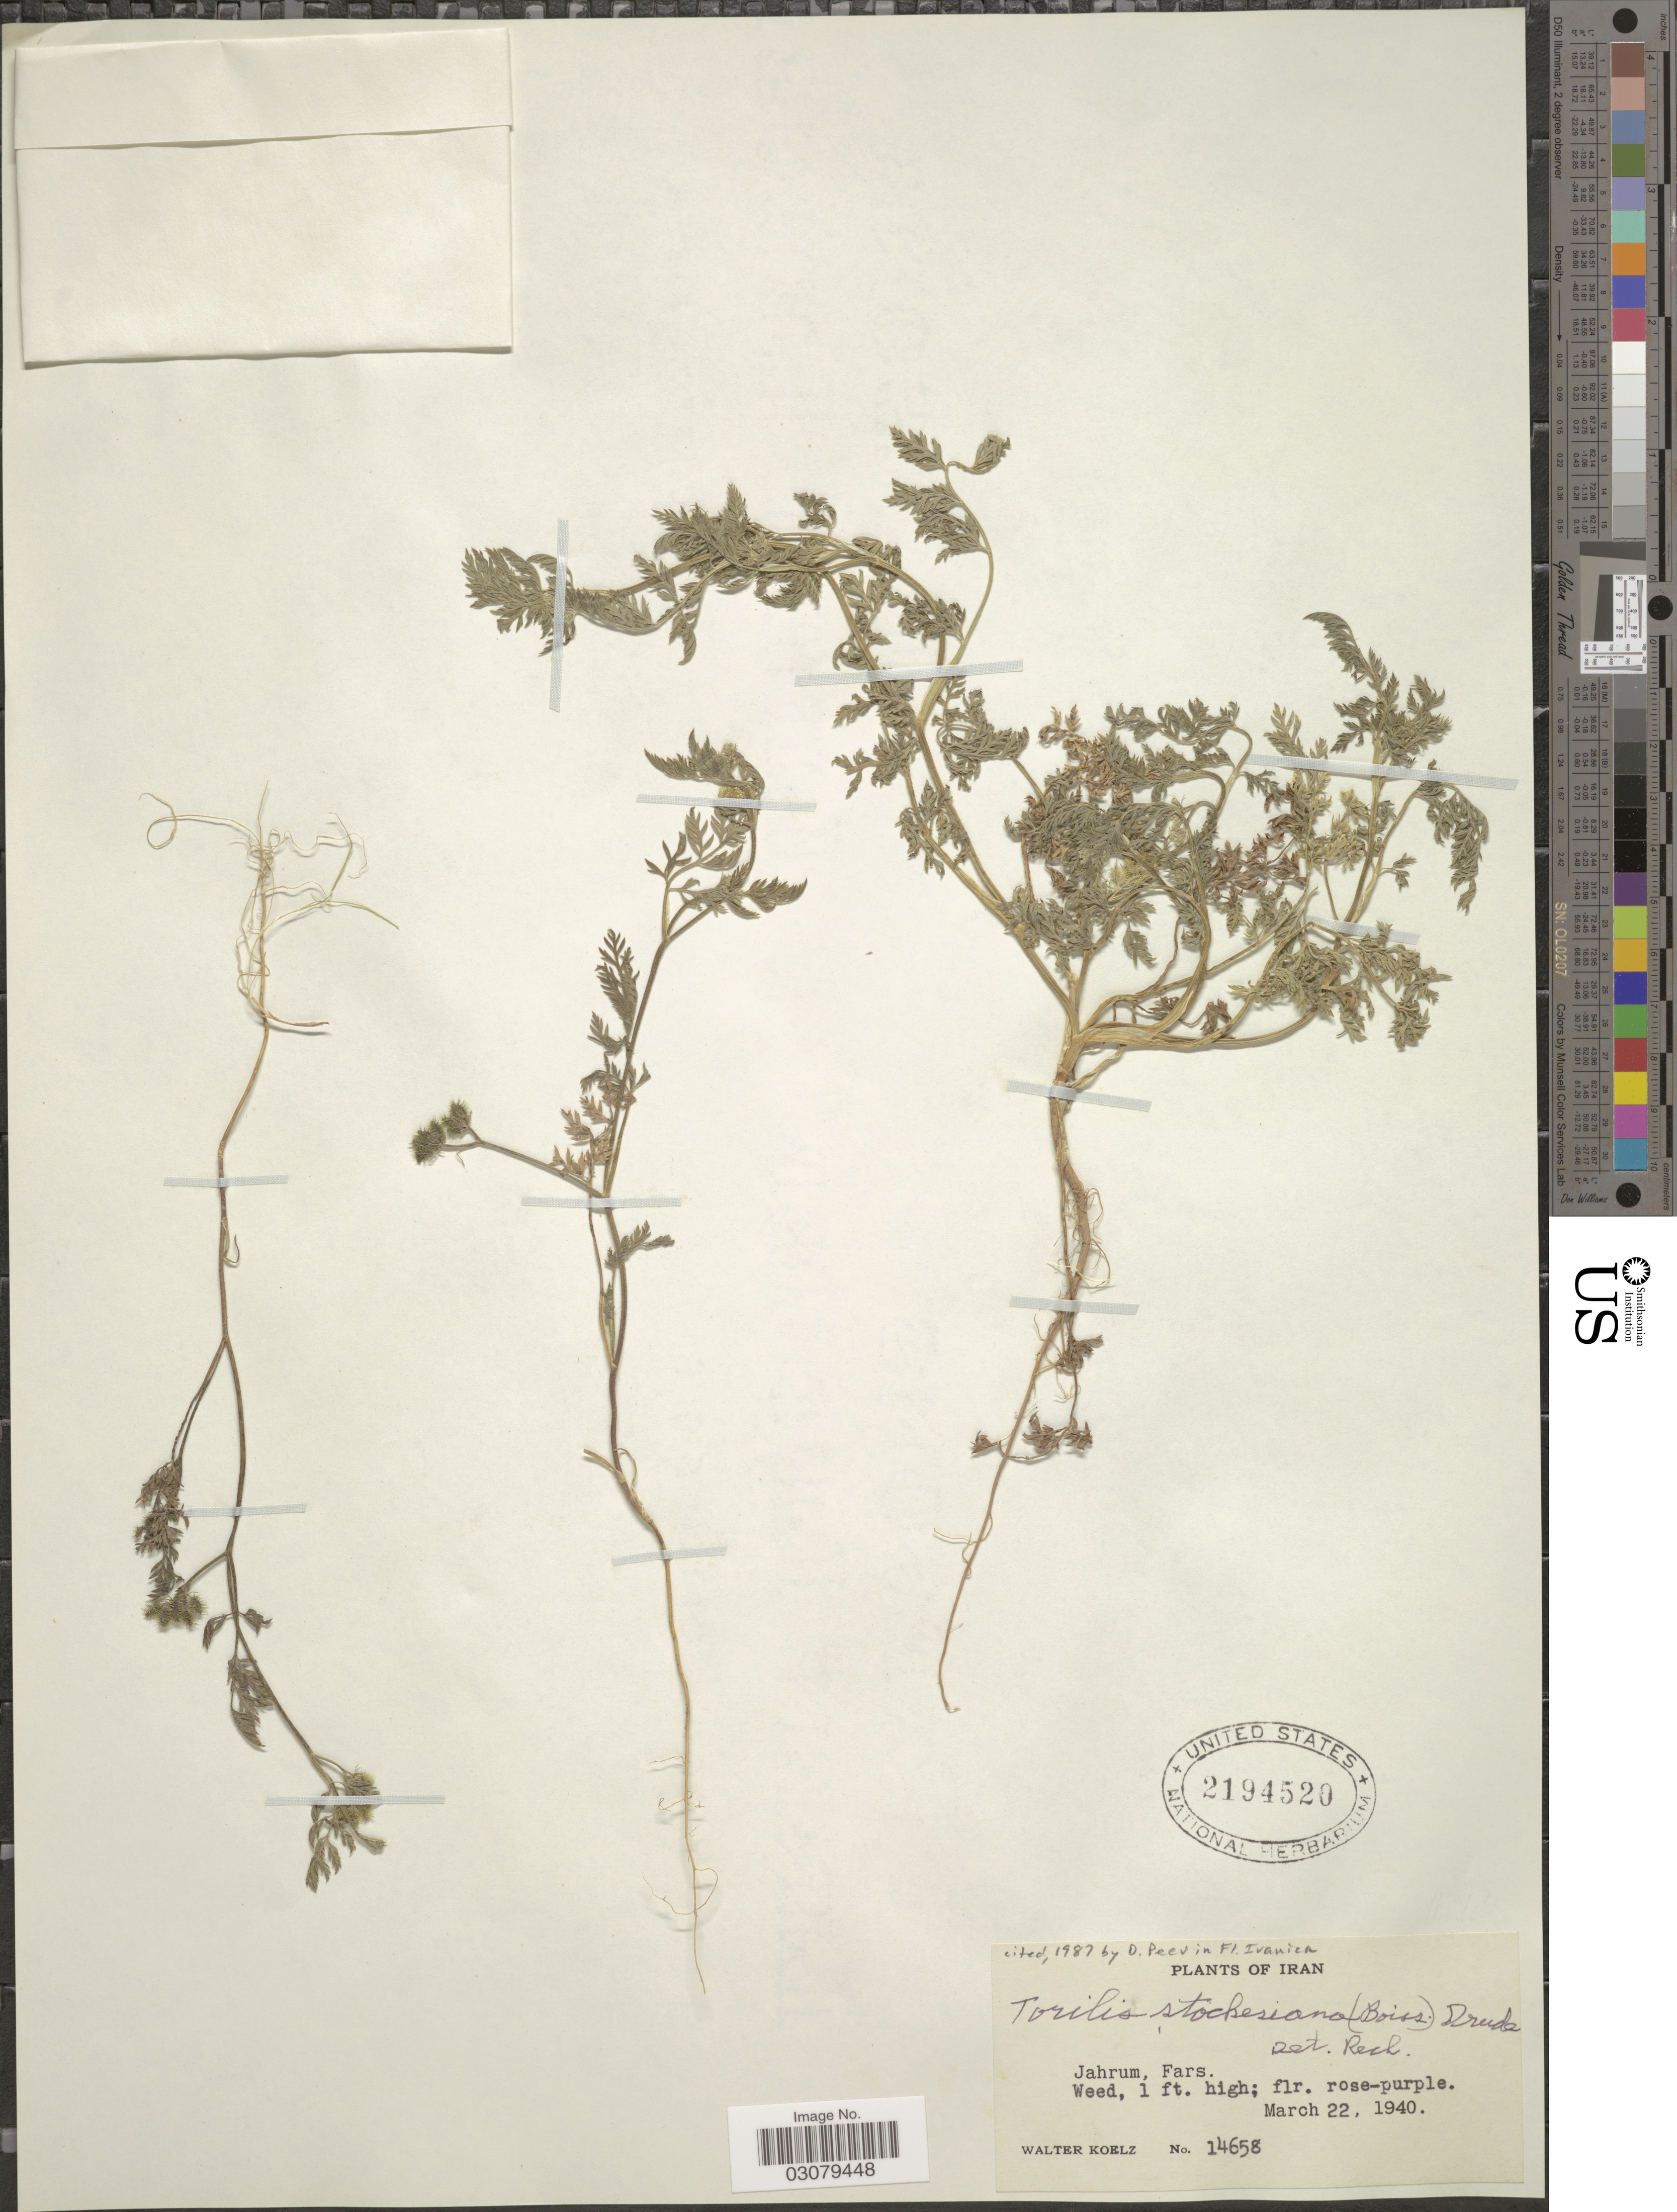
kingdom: Plantae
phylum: Tracheophyta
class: Magnoliopsida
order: Apiales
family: Apiaceae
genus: Torilis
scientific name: Torilis stocksiana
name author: (Boiss.) Grossh.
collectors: W. N. Koelz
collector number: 14658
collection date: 1940-03-22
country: Iran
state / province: Fars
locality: Jahrum, Fars.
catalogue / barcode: US 2194520